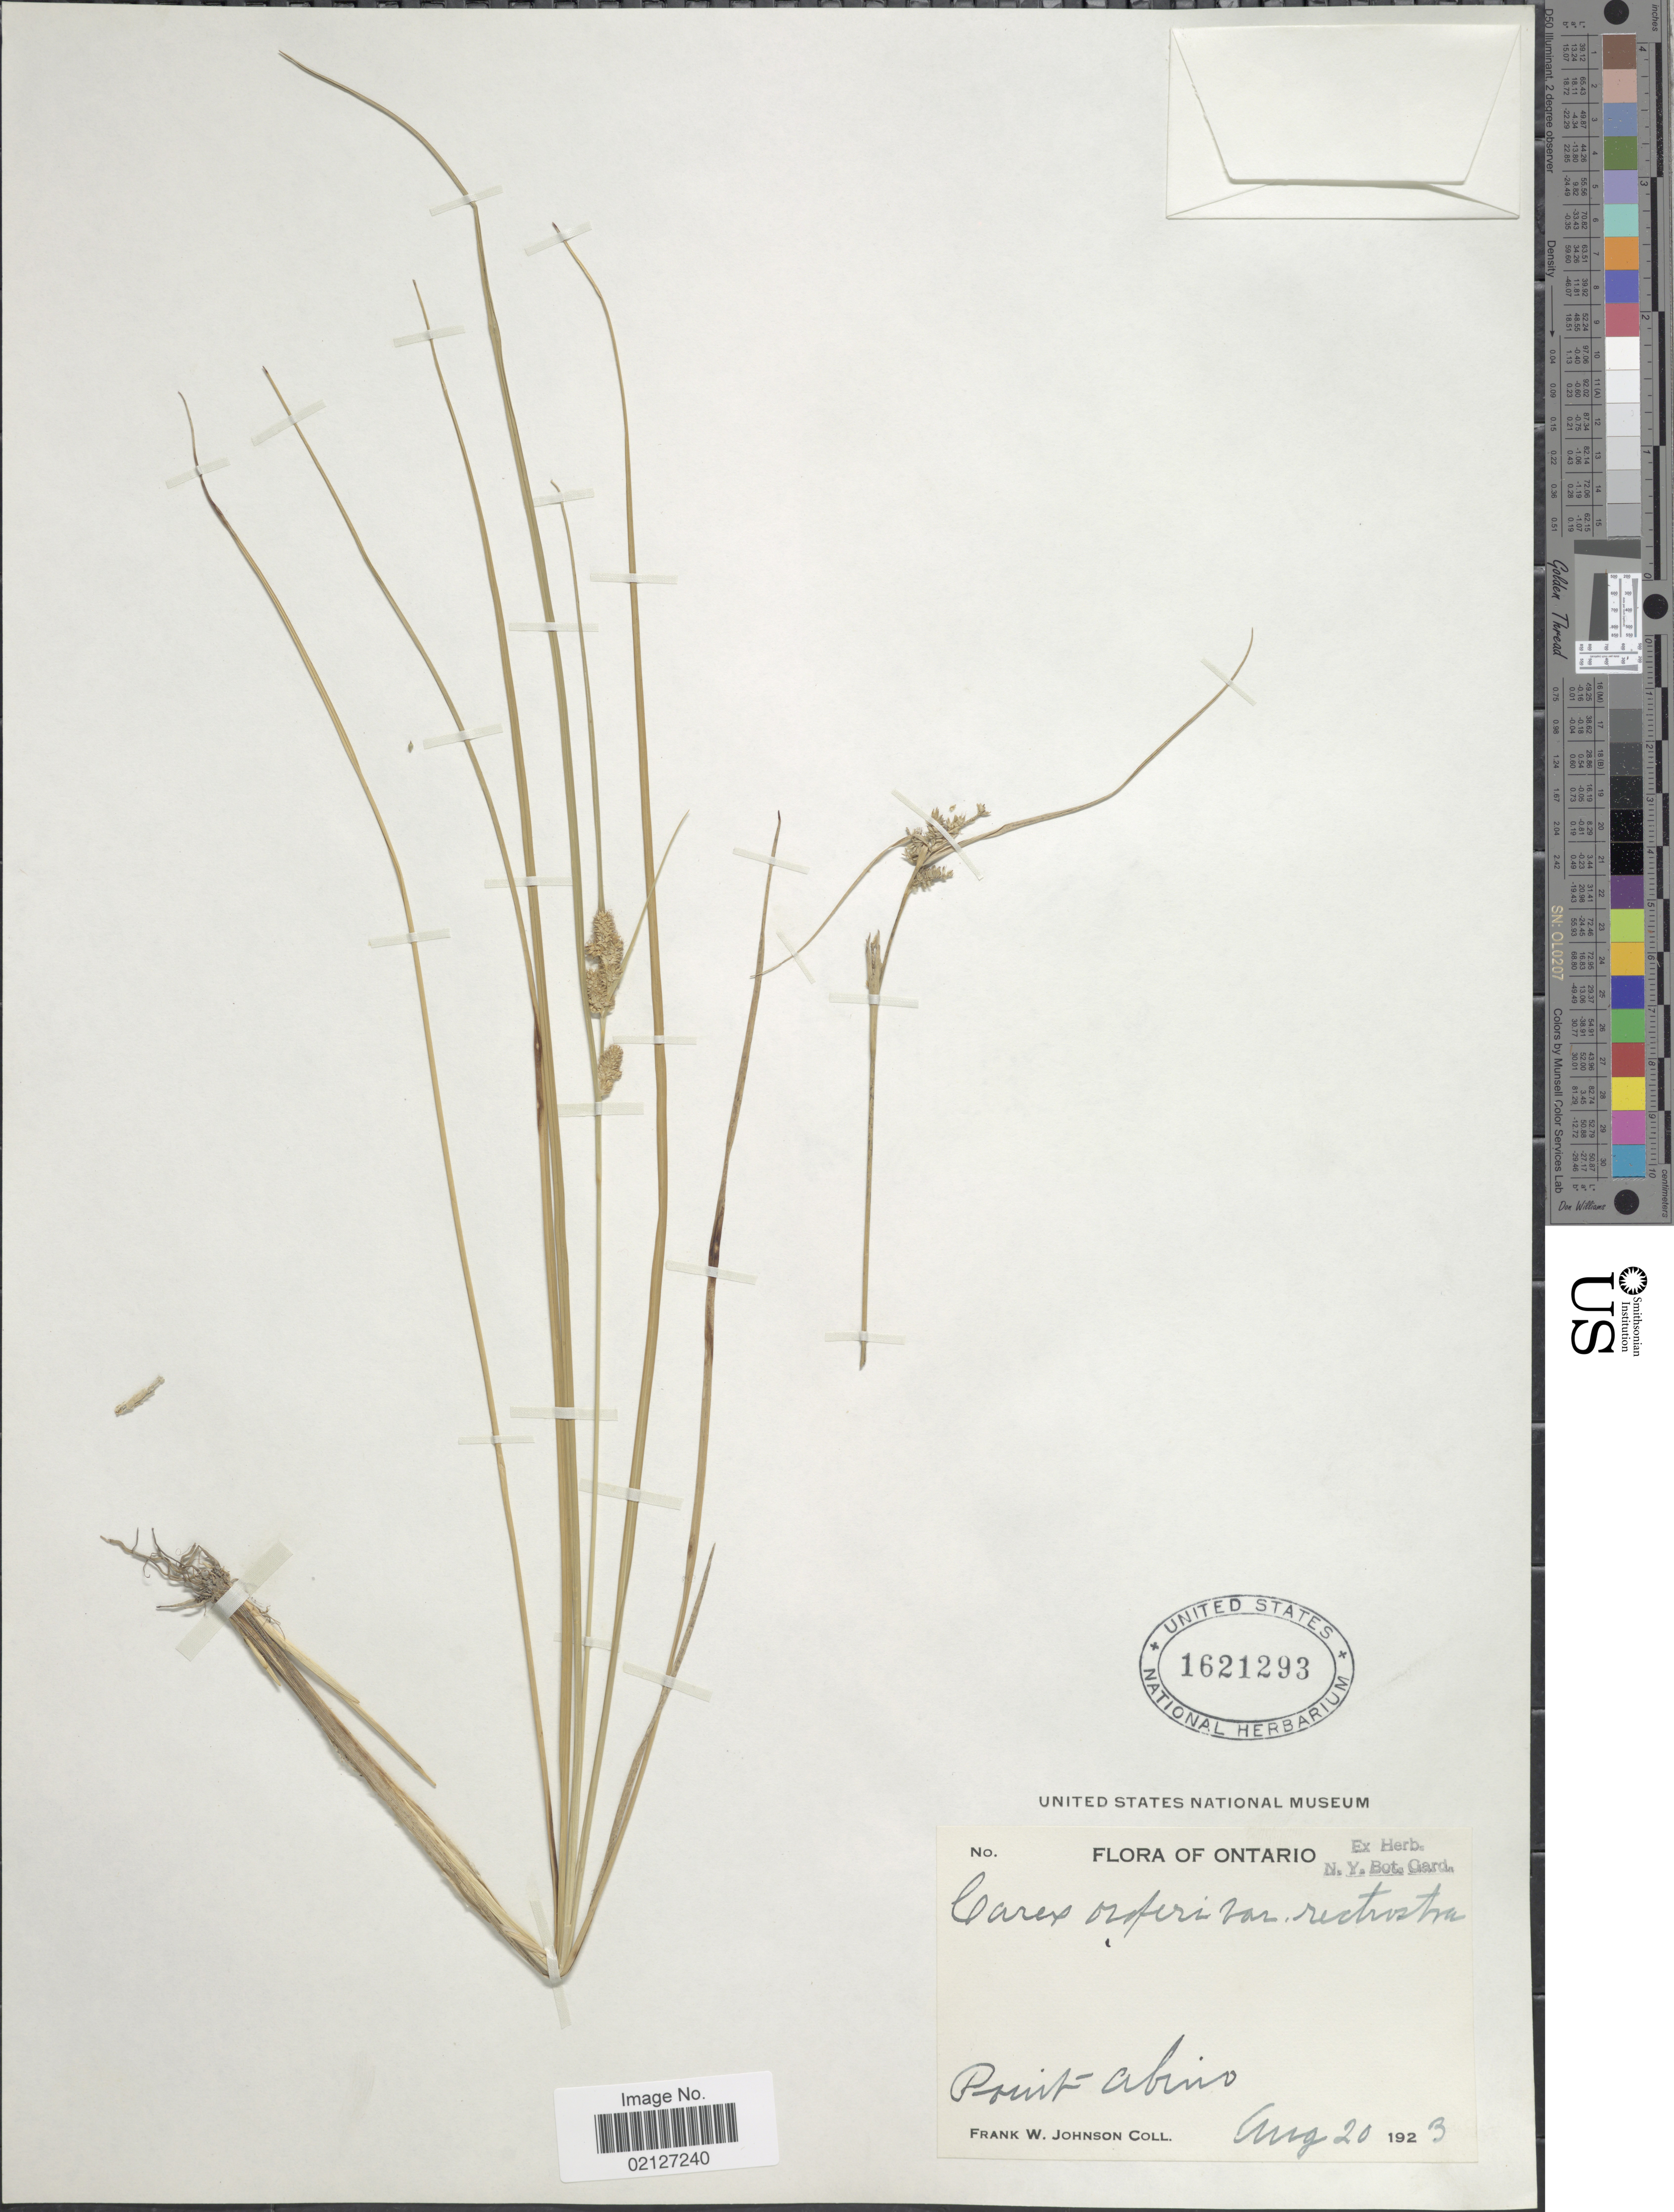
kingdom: Plantae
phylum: Tracheophyta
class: Liliopsida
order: Poales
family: Cyperaceae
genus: Carex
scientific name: Carex oederi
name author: Retz.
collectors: F. W. Johnson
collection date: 1923-08-20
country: Canada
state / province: Ontario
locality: Point Abino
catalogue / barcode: US 1621293